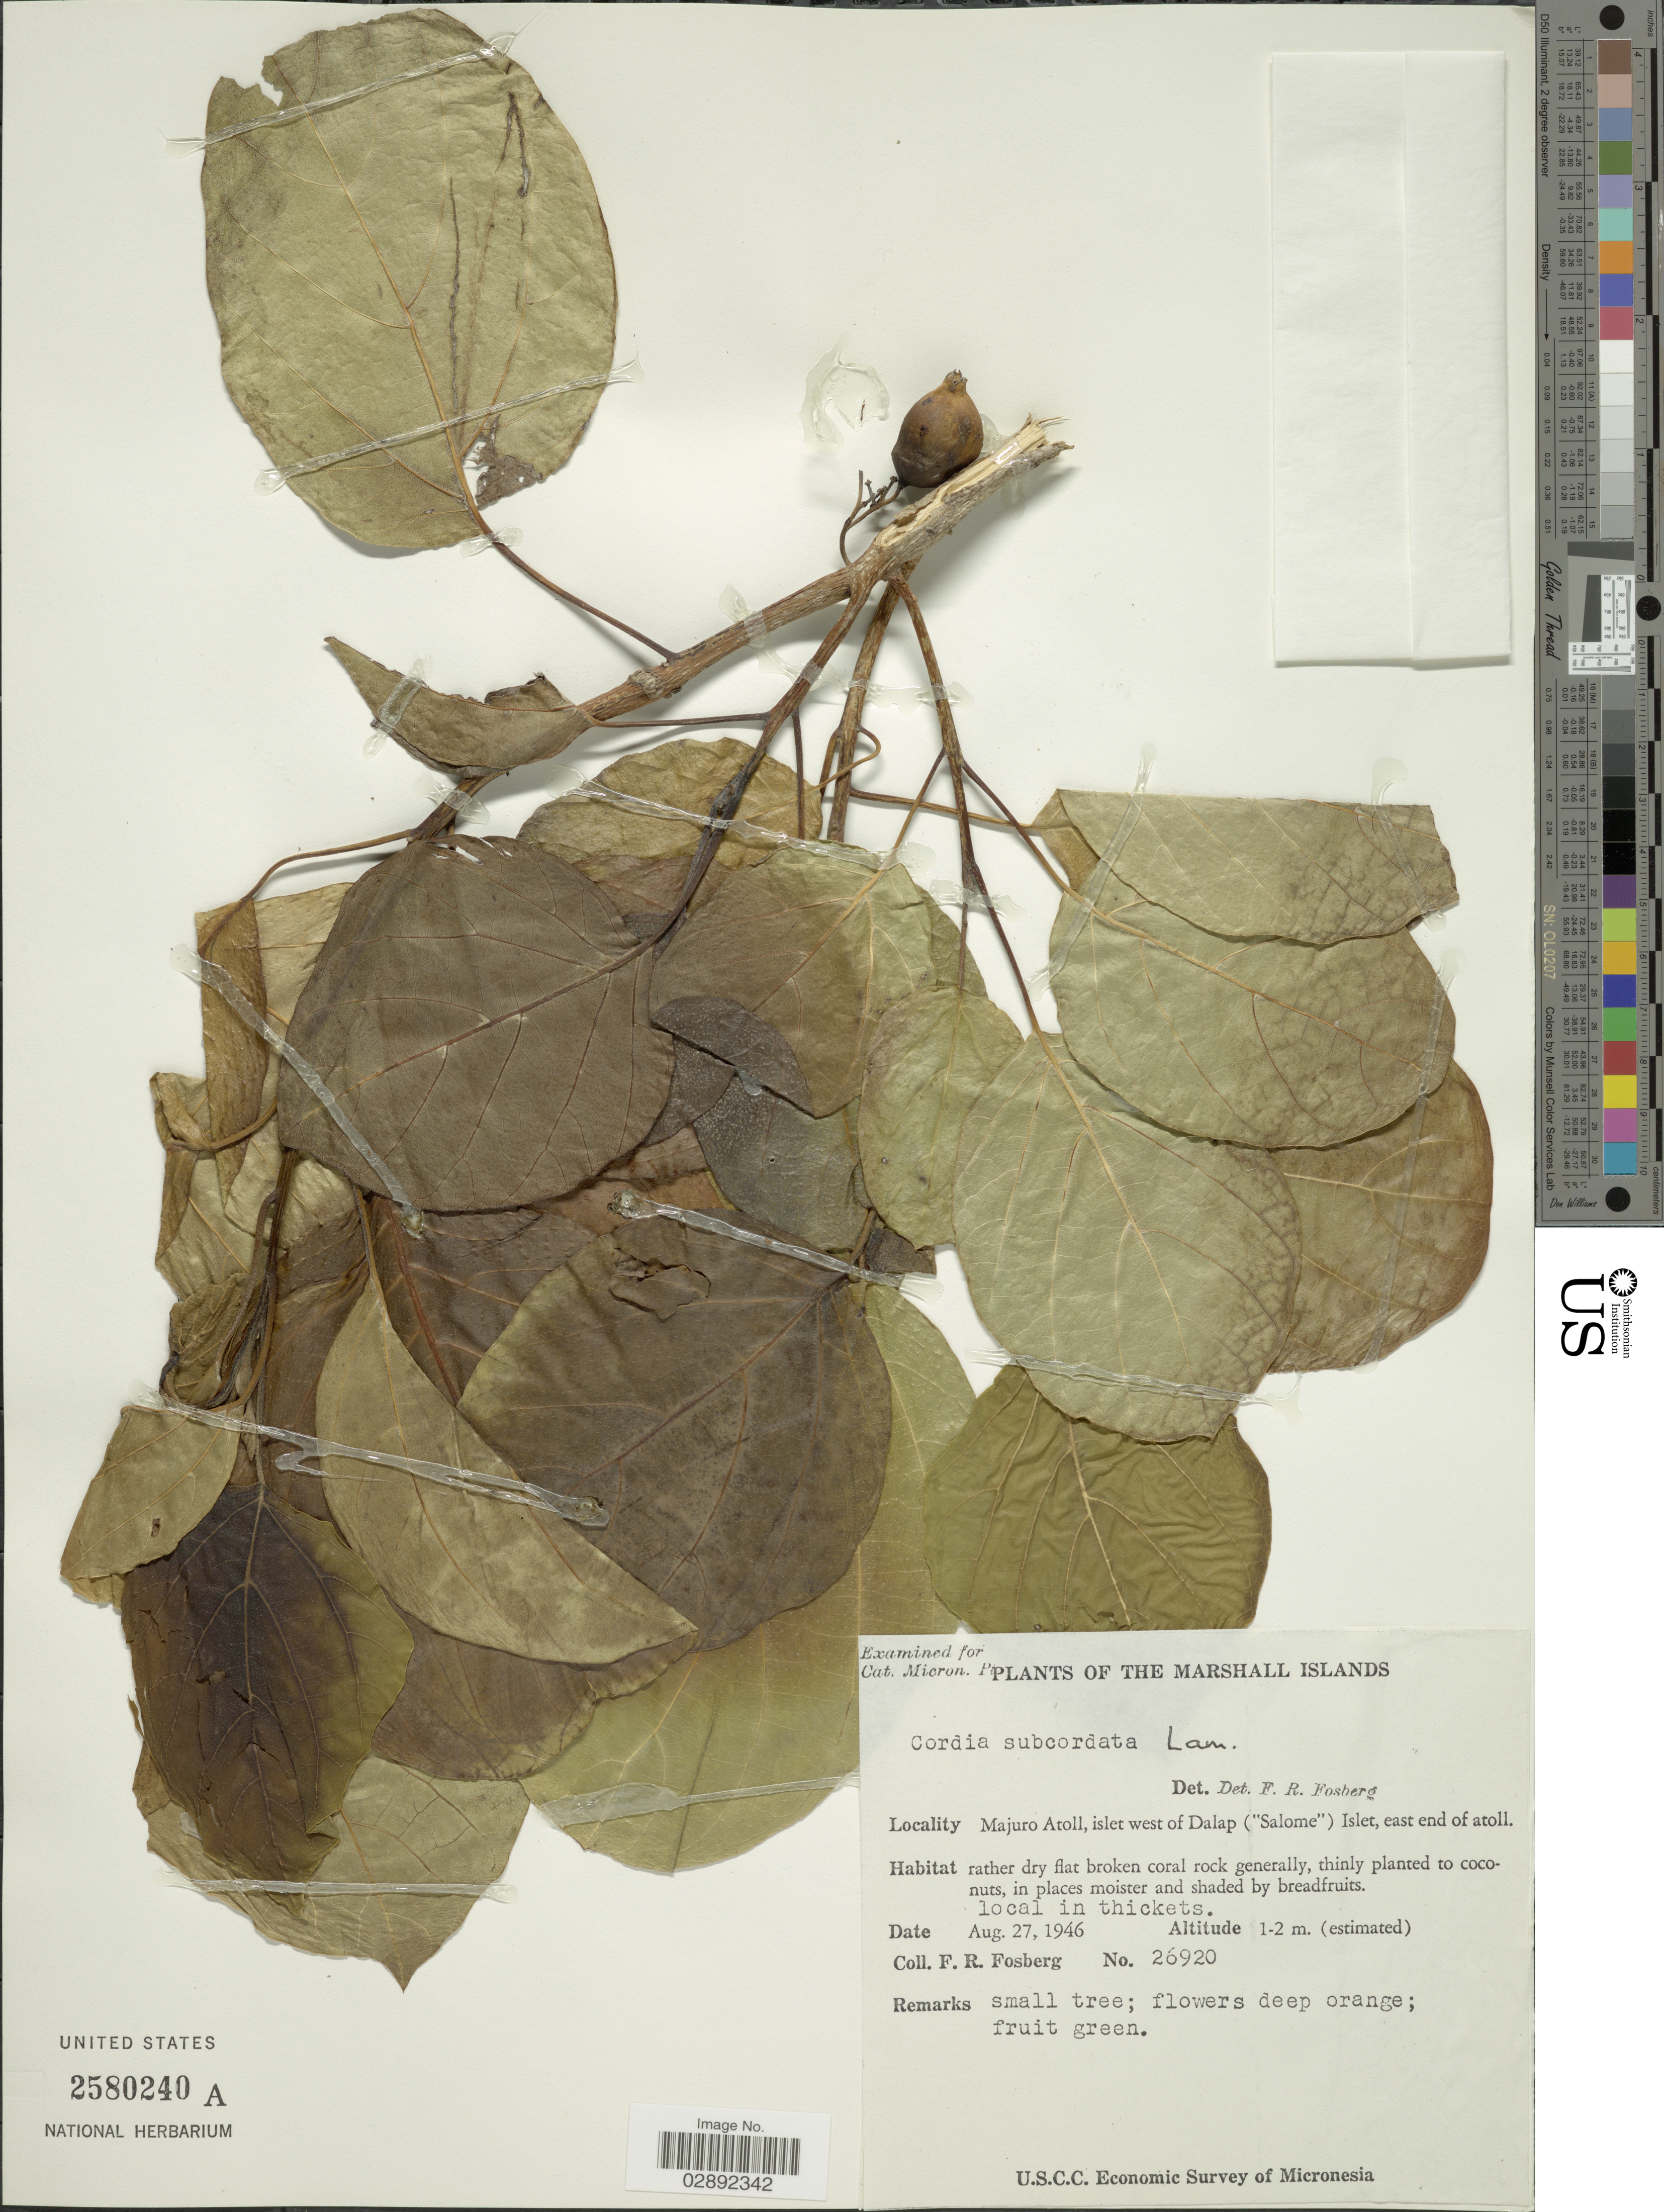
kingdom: Plantae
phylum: Tracheophyta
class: Magnoliopsida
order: Boraginales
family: Cordiaceae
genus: Cordia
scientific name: Cordia subcordata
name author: Lam.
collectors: F. R. Fosberg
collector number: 26920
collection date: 1946-08-27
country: Marshall Islands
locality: Majuro Atoll, islet west of Dalap ("Salome") Islet, east end of atoll.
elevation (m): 1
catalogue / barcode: US 2580240A